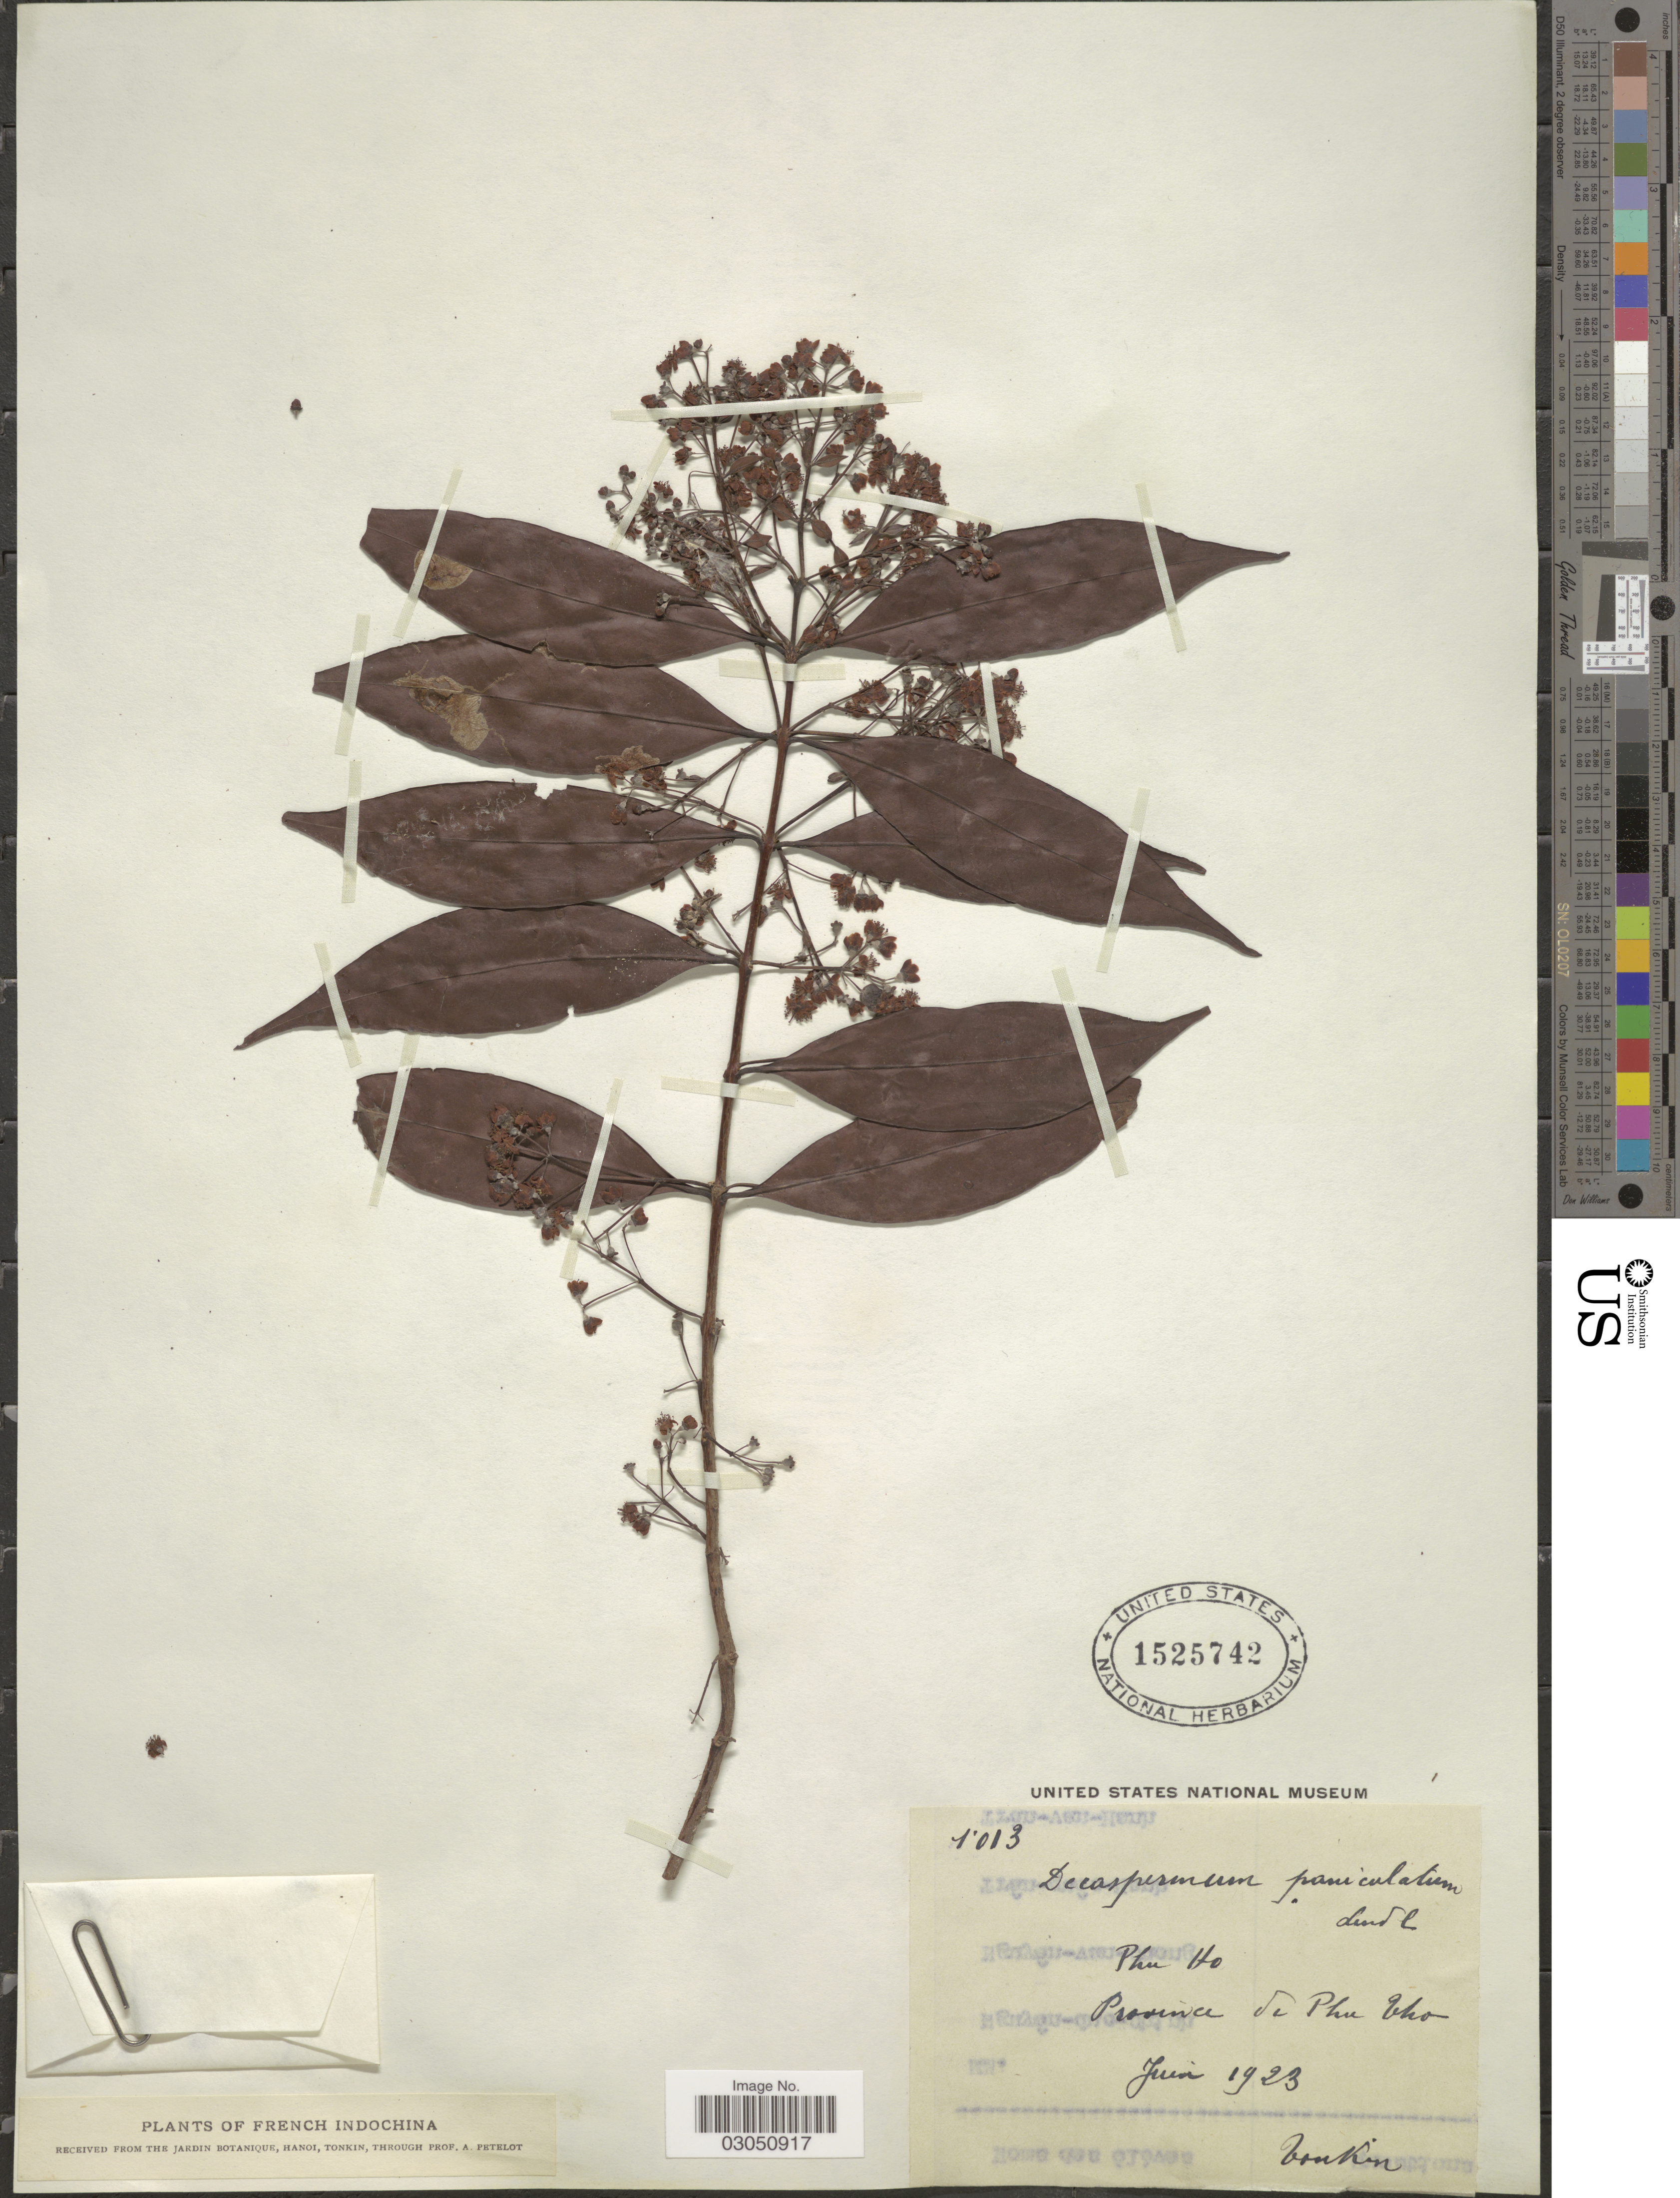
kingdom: Plantae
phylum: Tracheophyta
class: Magnoliopsida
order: Myrtales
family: Myrtaceae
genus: Decaspermum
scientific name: Decaspermum parviflorum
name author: (Lam.) A.J. Scott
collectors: A. Petelot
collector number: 1013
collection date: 1923-06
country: Vietnam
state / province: Phu Tho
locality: Phu Ho. Provincia de Phu Tho. French IndoChina.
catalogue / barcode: US 1525742